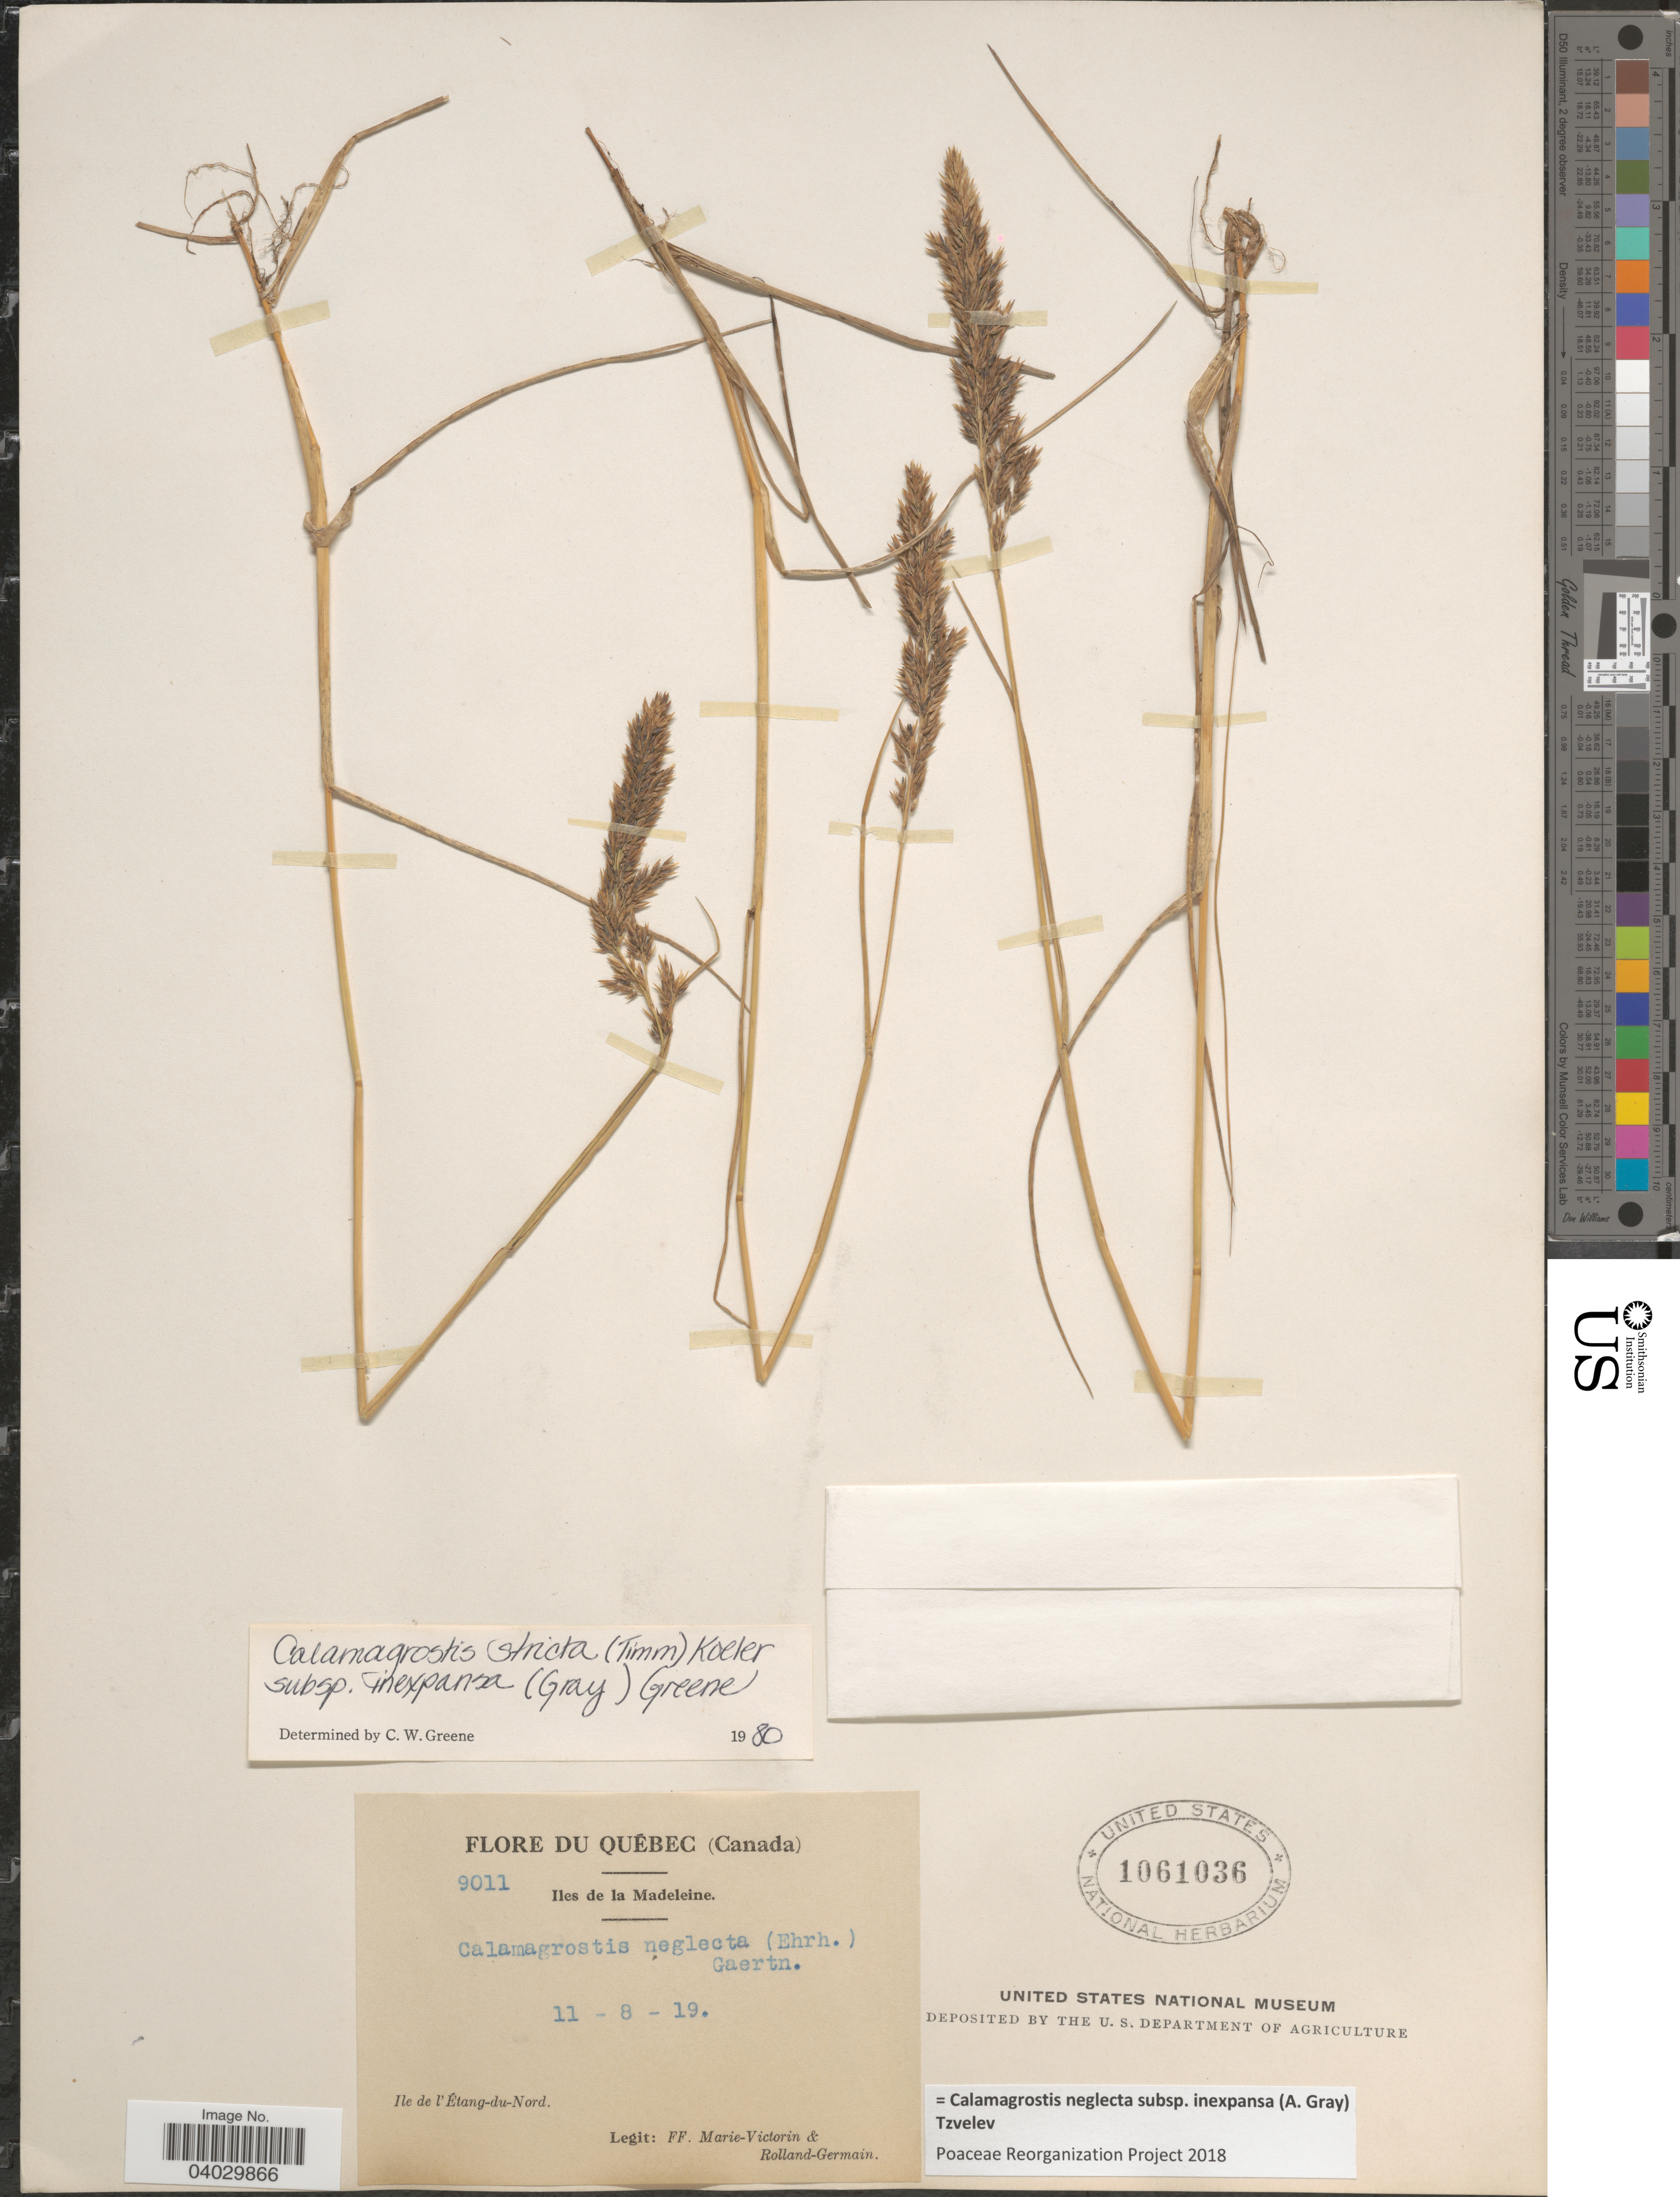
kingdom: Plantae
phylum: Tracheophyta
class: Liliopsida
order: Poales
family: Poaceae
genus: Calamagrostis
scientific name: Calamagrostis neglecta subsp. inexpansa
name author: (A. Gray) Tzvelev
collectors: F. Marie-Victorin & Rolland-Germain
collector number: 9011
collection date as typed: Transcribed d/m/y: 11/8/19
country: Canada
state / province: Quebec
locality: Iles de la Madeleine. Ile de l'Étang-du-Nord.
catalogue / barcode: US 1061036